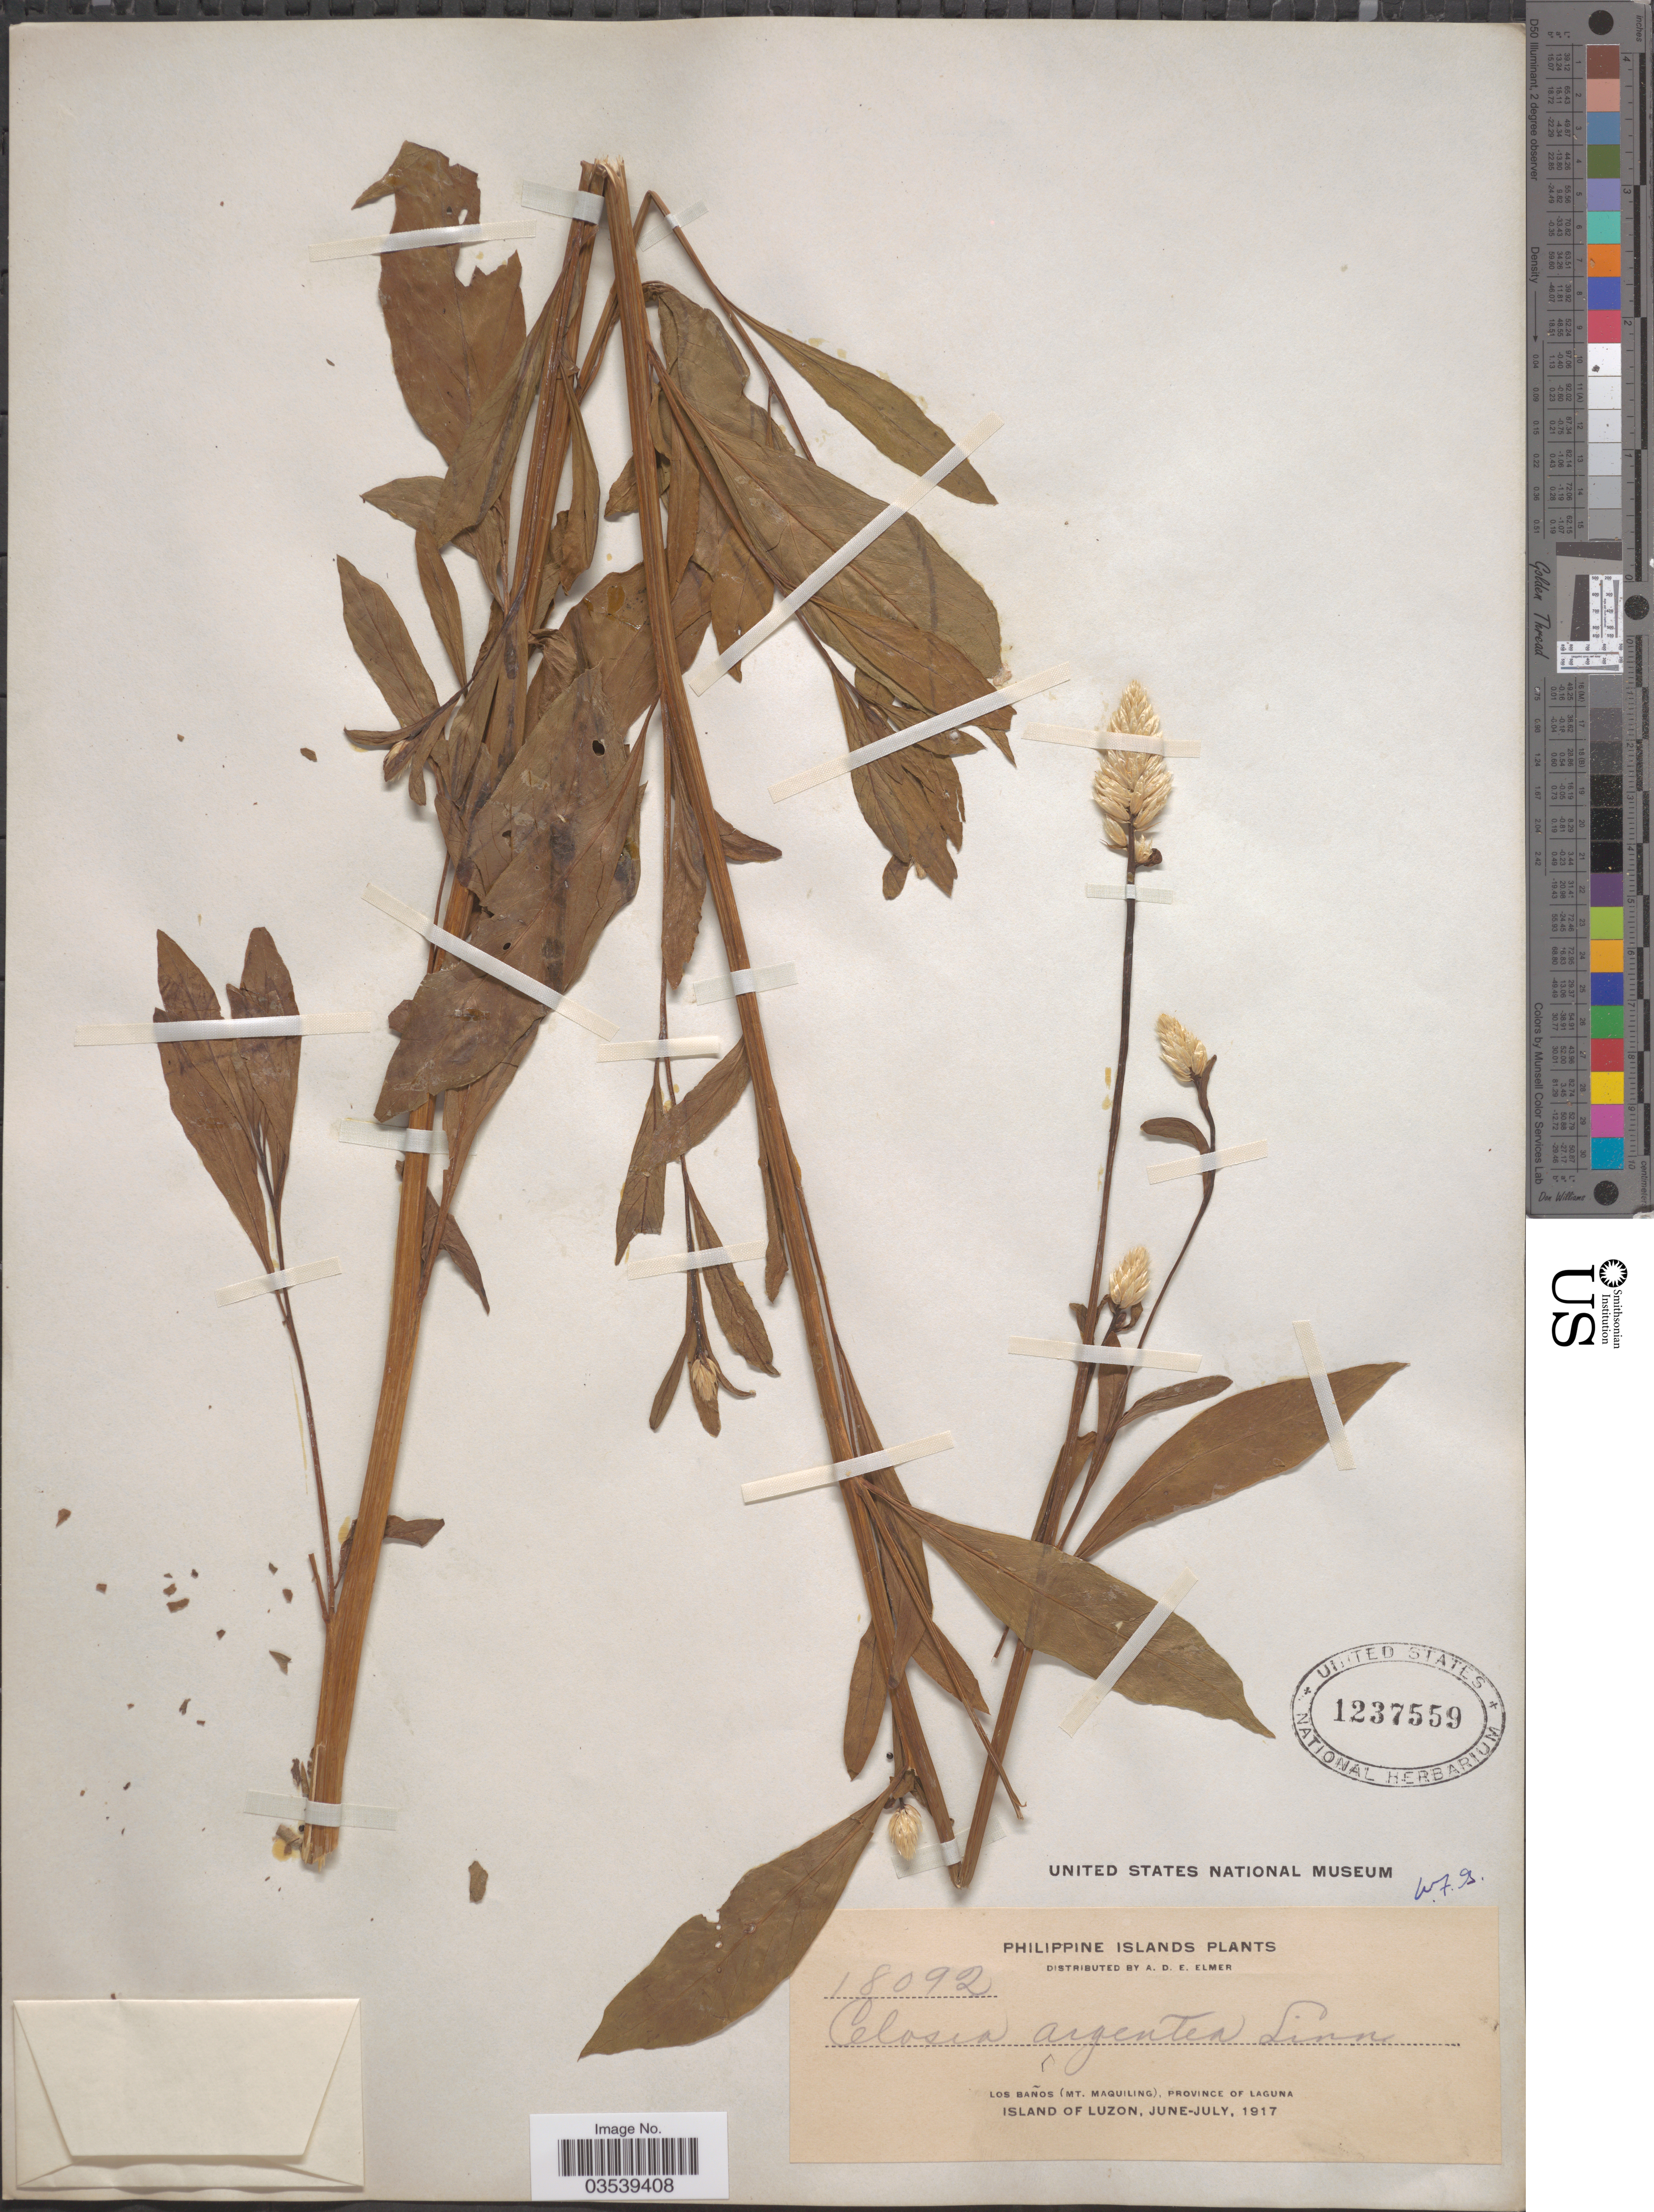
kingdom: Plantae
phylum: Tracheophyta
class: Magnoliopsida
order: Caryophyllales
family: Amaranthaceae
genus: Celosia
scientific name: Celosia argentea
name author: L.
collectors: A. D. E. Elmer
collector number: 18092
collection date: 1917-06/1917-07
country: Philippines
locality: Philippine Islands. Los Baños (Mt. Maquiling), Province of Laguna. Island of Luzon.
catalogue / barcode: US 1237559